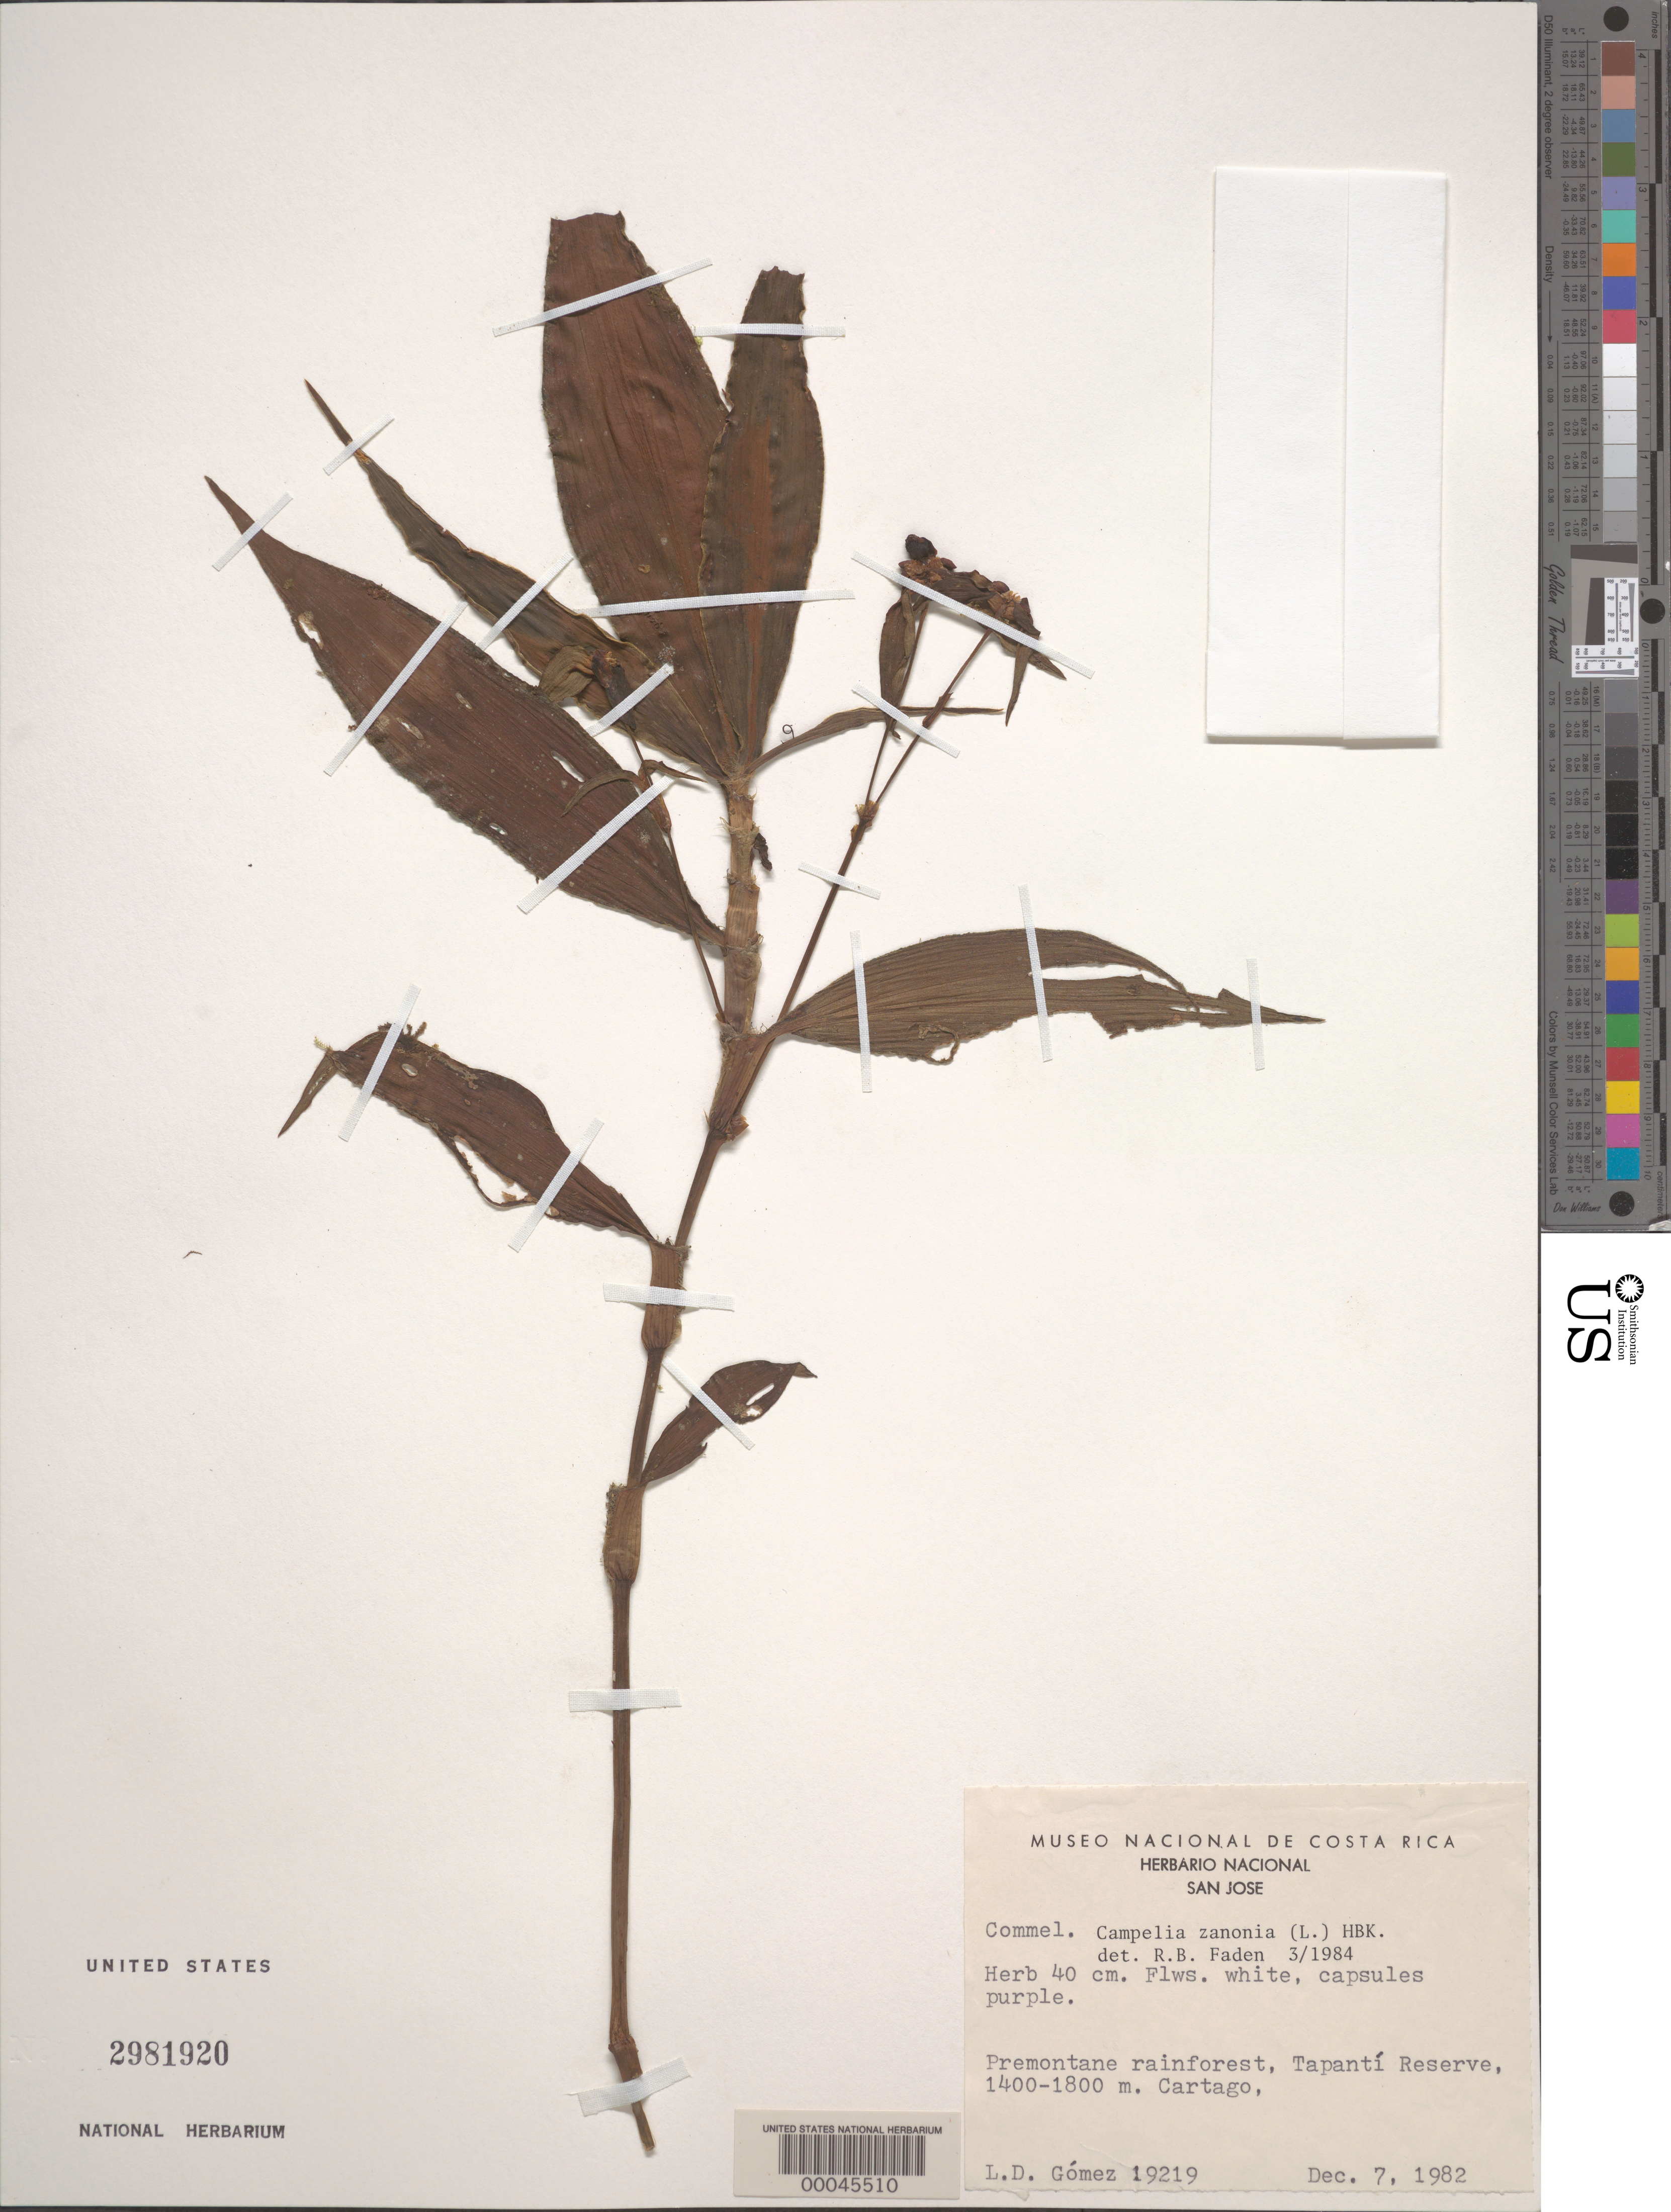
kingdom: Plantae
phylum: Tracheophyta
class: Liliopsida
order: Commelinales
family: Commelinaceae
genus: Tradescantia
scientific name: Tradescantia zanonia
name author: (L.) Sw.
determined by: Faden, Robert B., (US), Smithsonian Institution - National Museum of Natural History (UNITED STATES)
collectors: L. D. Gómez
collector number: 19219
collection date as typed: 07 Dec 1982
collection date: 1982-12-07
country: Costa Rica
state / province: Cartago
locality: Tapanti reserve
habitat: Premontane rainforest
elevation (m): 1400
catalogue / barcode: US 2981920